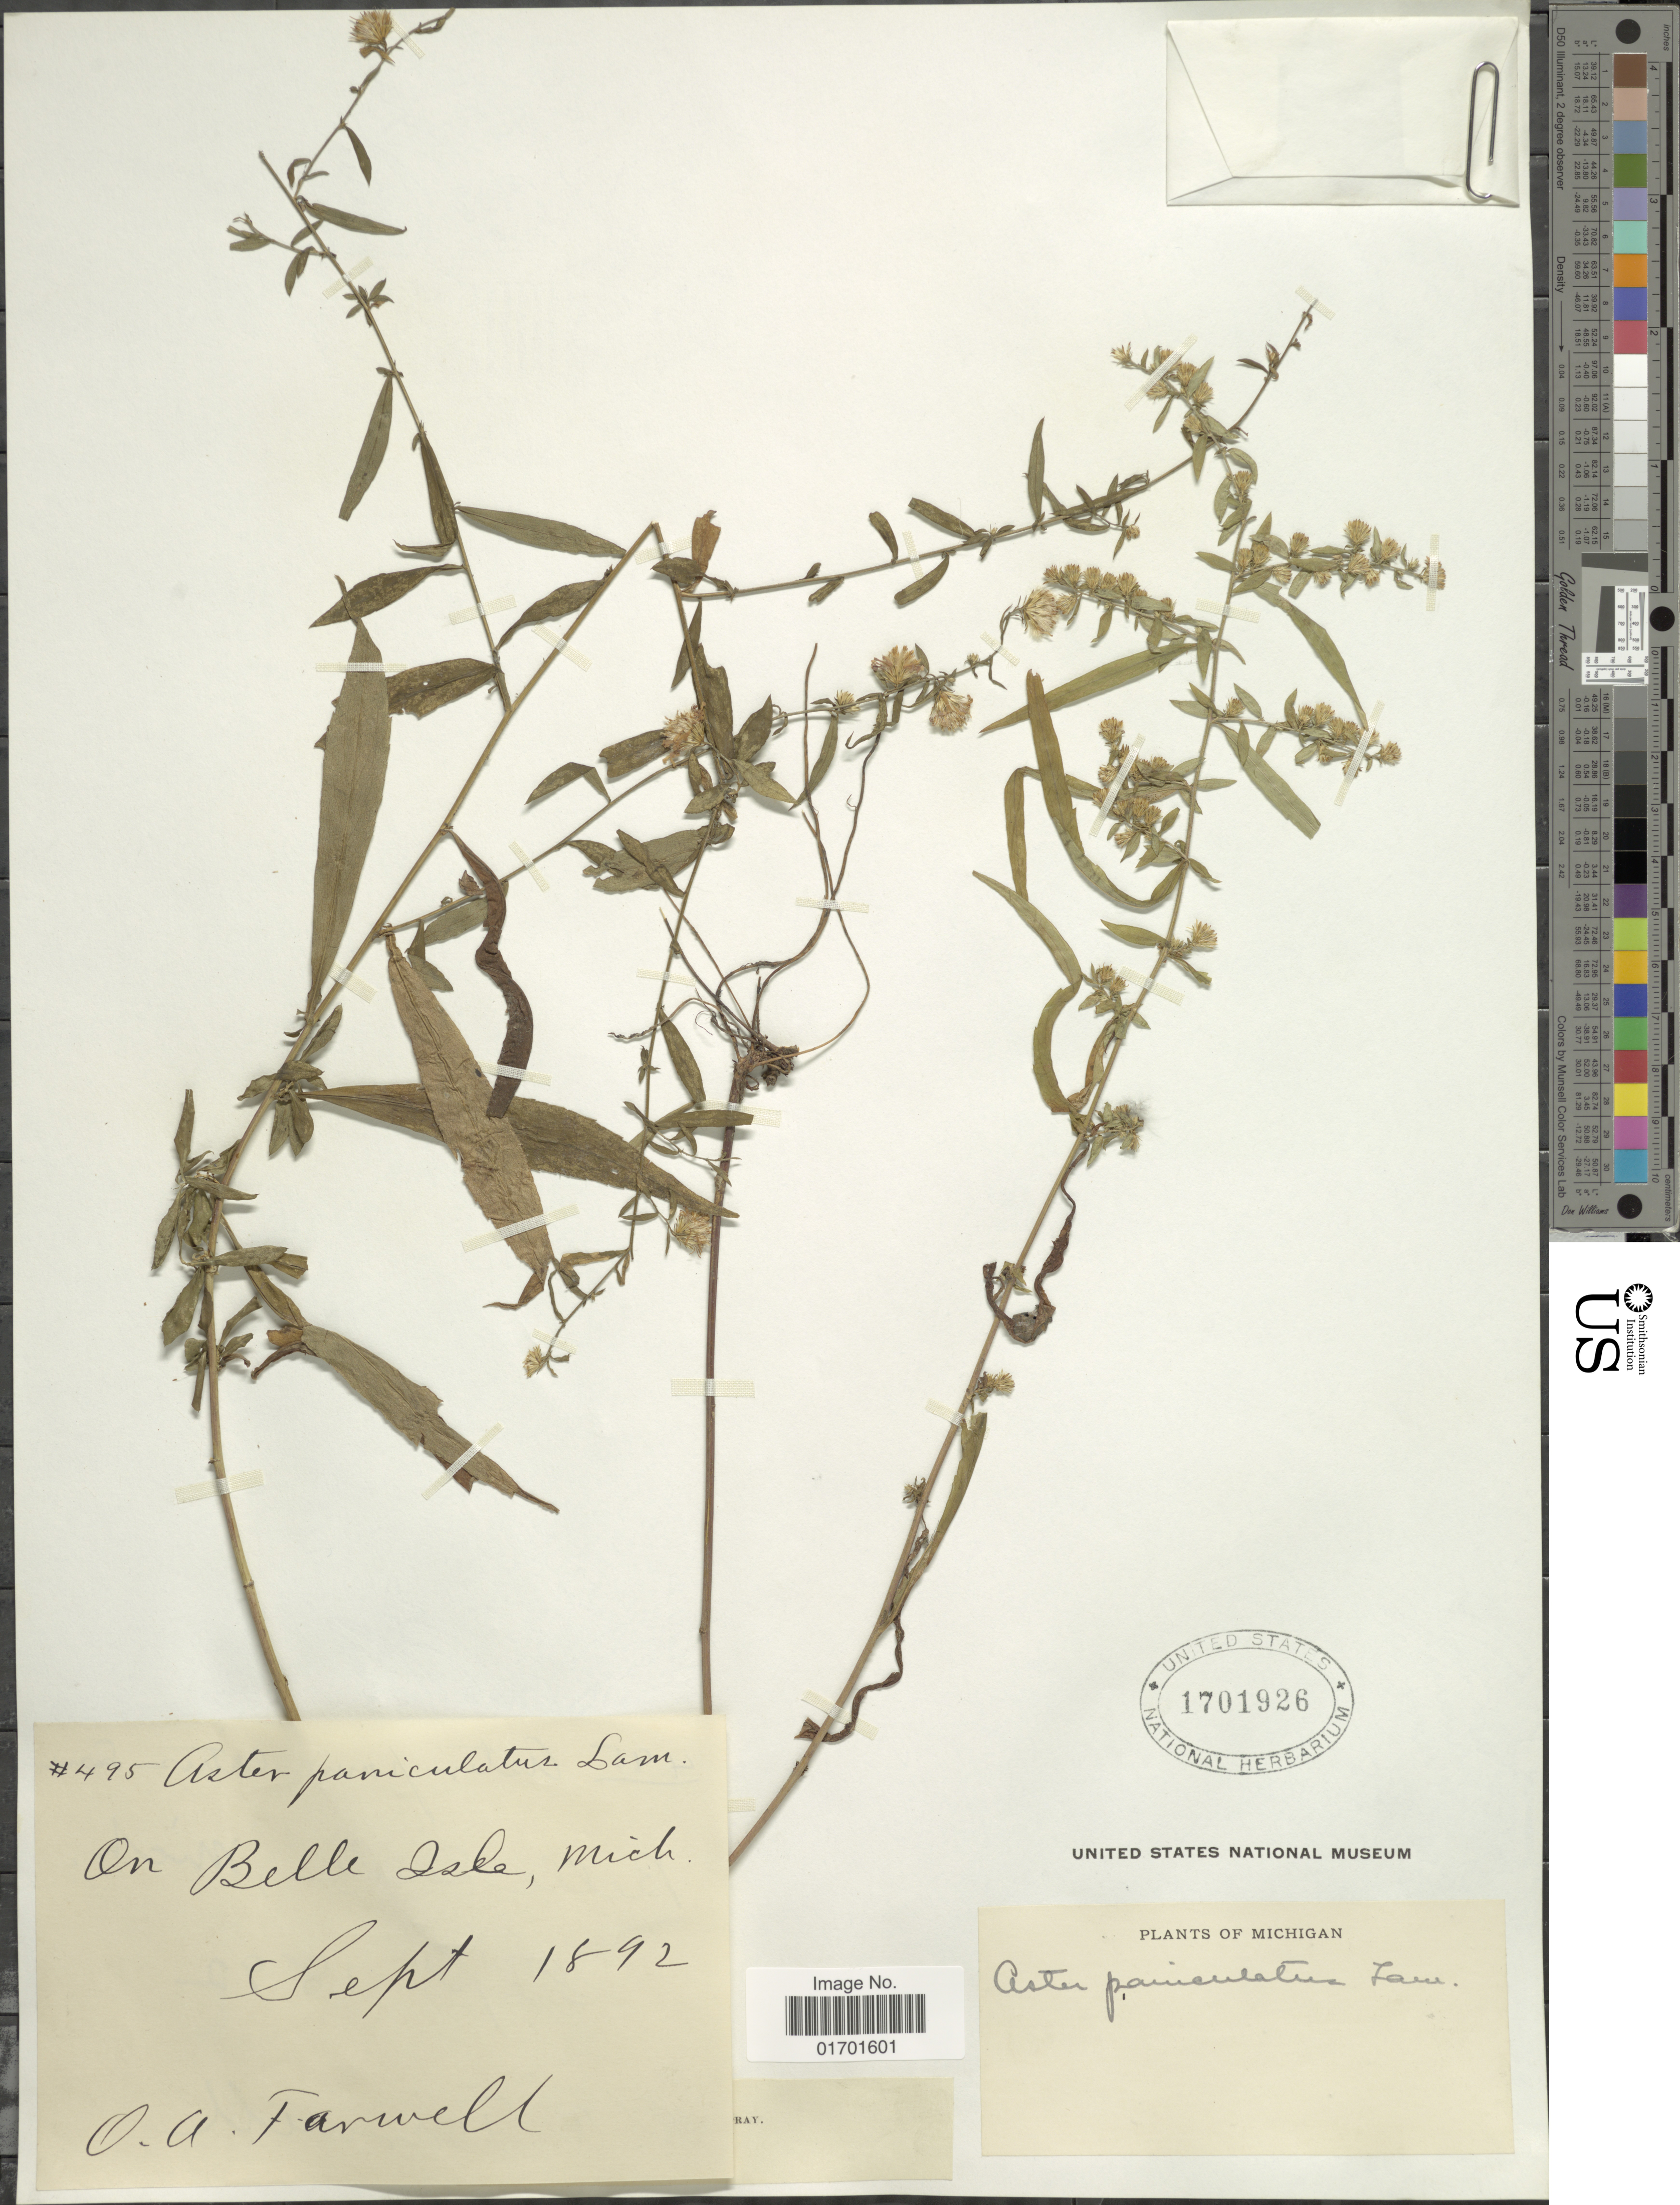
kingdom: Plantae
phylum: Tracheophyta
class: Magnoliopsida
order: Asterales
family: Asteraceae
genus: Symphyotrichum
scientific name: Symphyotrichum lanceolatum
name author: (Willd.) G.L. Nesom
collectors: O. Farwell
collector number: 495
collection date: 1892-09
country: United States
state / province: Michigan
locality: On Belle Isle.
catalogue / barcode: US 1701926